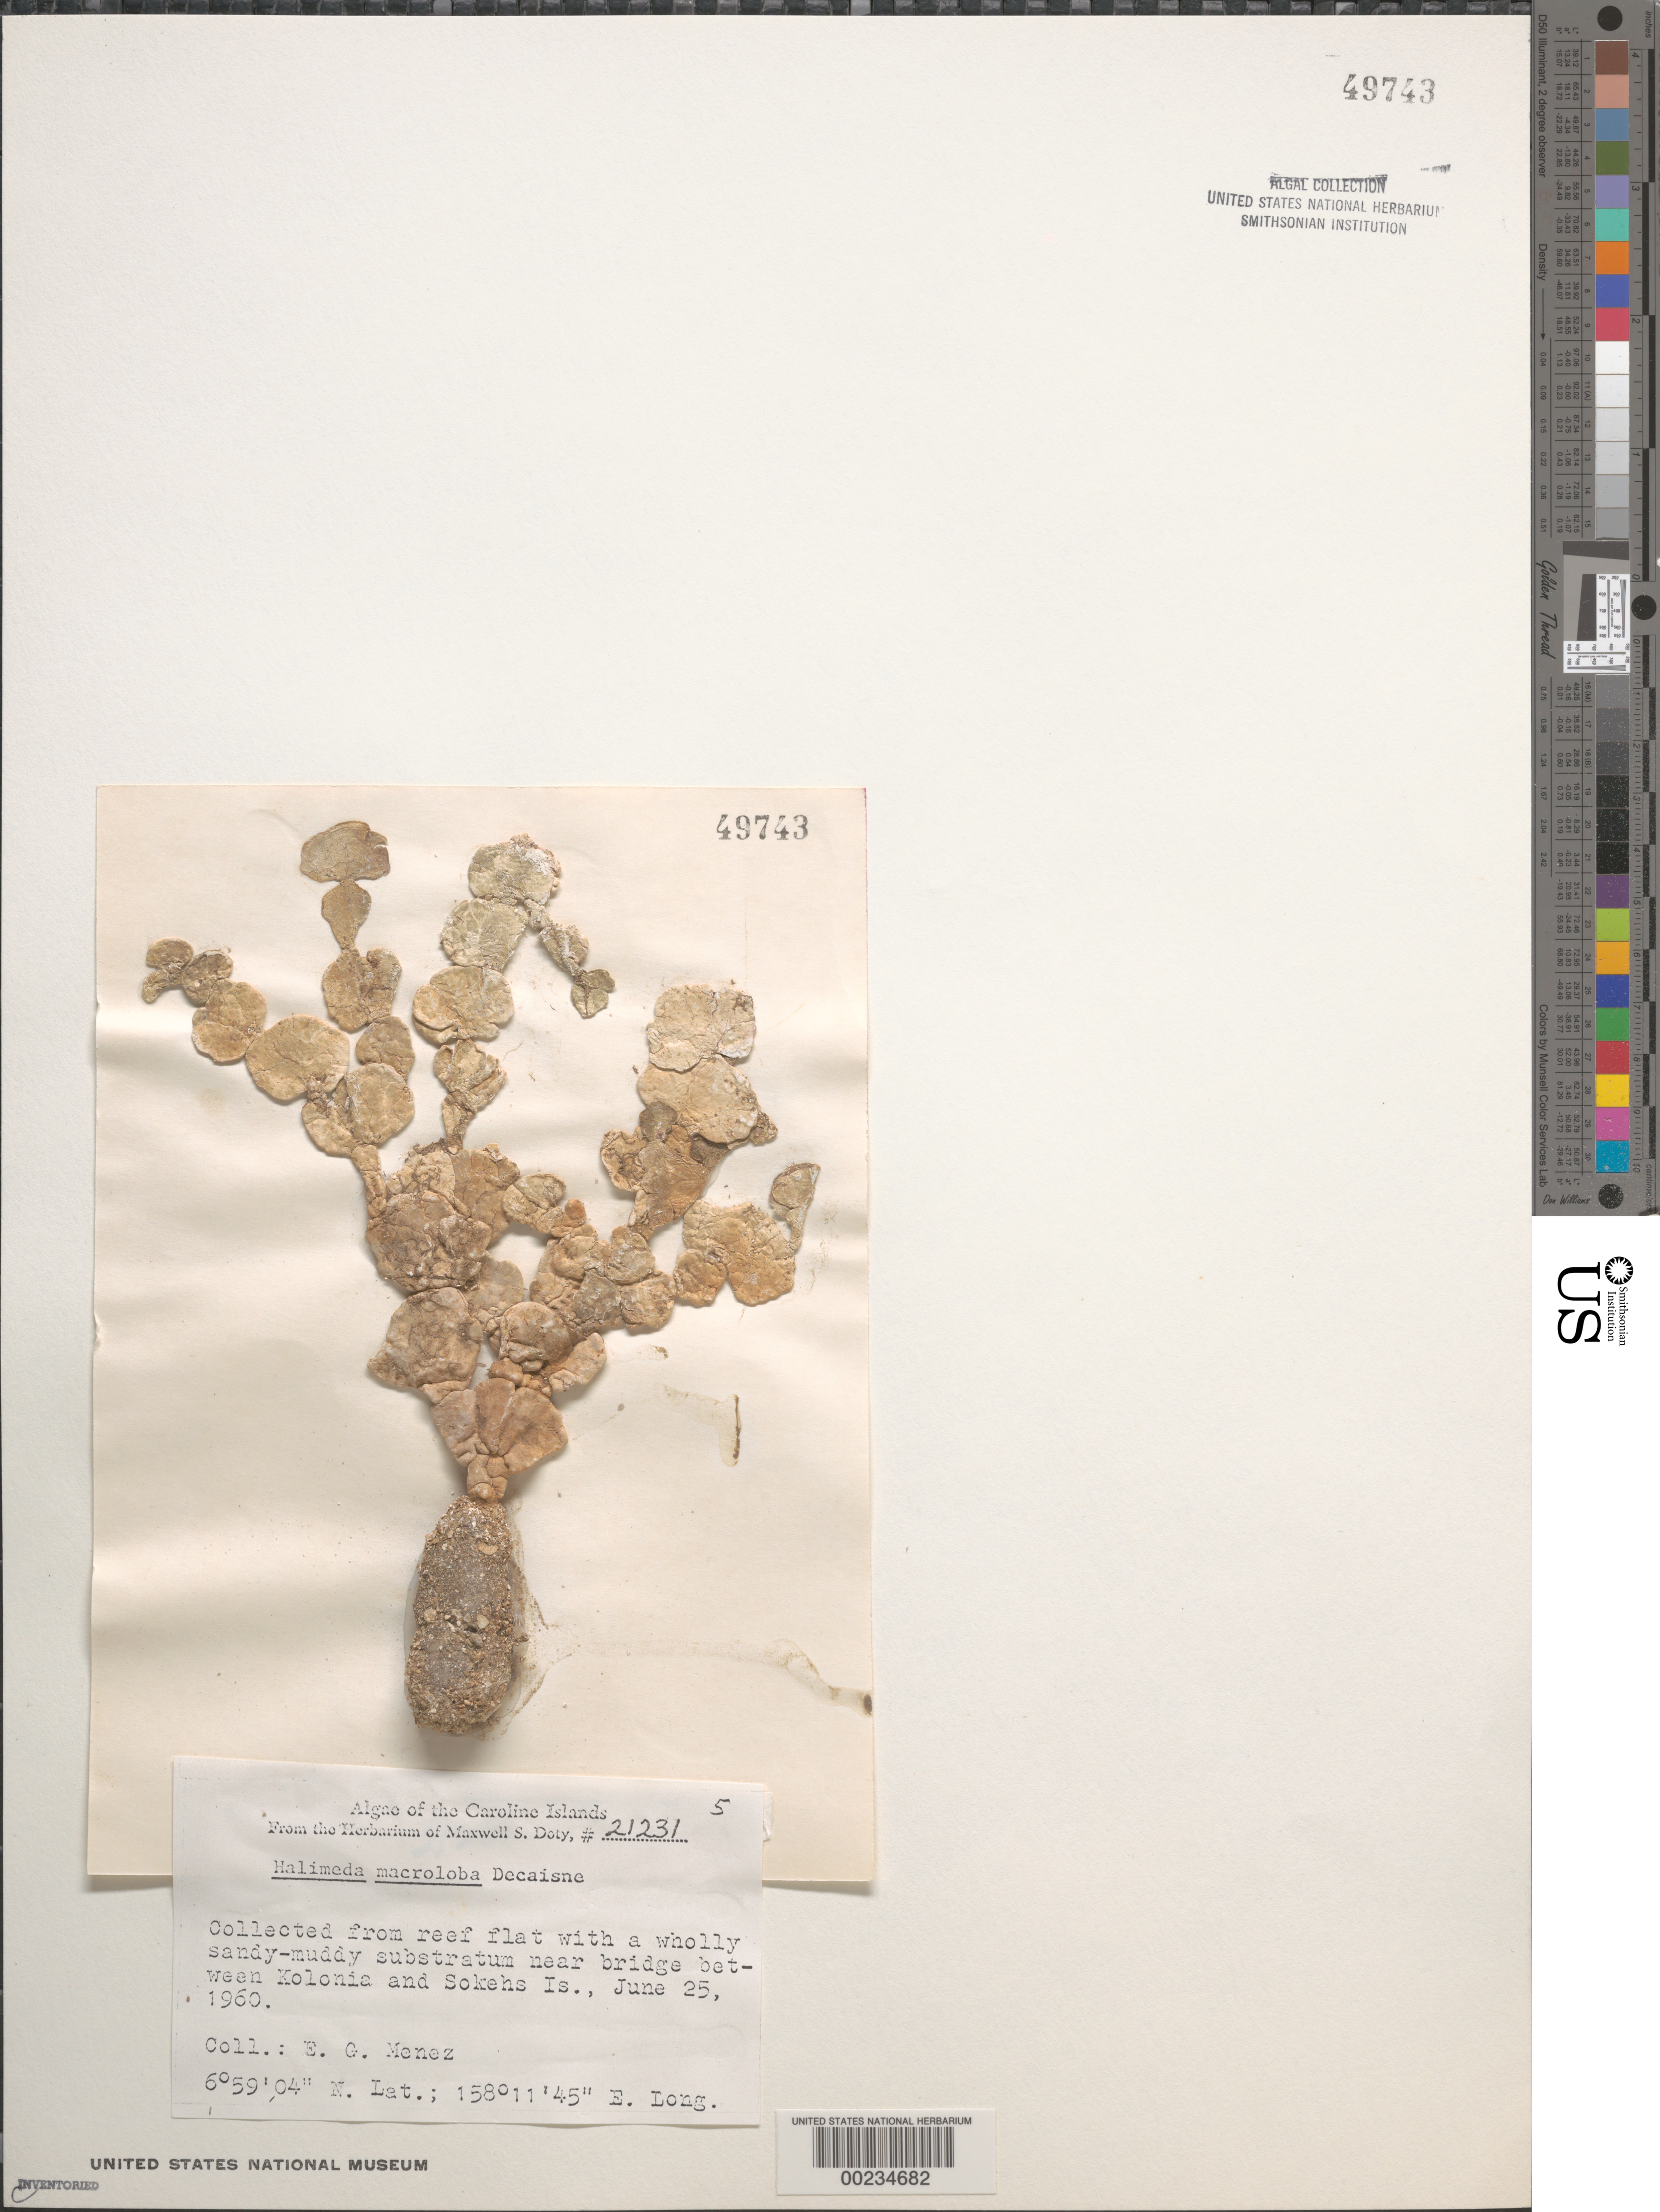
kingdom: Plantae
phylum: Chlorophyta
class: Ulvophyceae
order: Bryopsidales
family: Halimedaceae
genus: Halimeda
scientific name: Halimeda macroloba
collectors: Meñez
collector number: MSD 21231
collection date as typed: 25 Jun 1960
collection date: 1960-06-25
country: Micronesia, Federated States of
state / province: Pohnpei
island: Pohnpei [Ponape]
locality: Between Kolonia Islet and Sokehs Islet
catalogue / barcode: US 49743